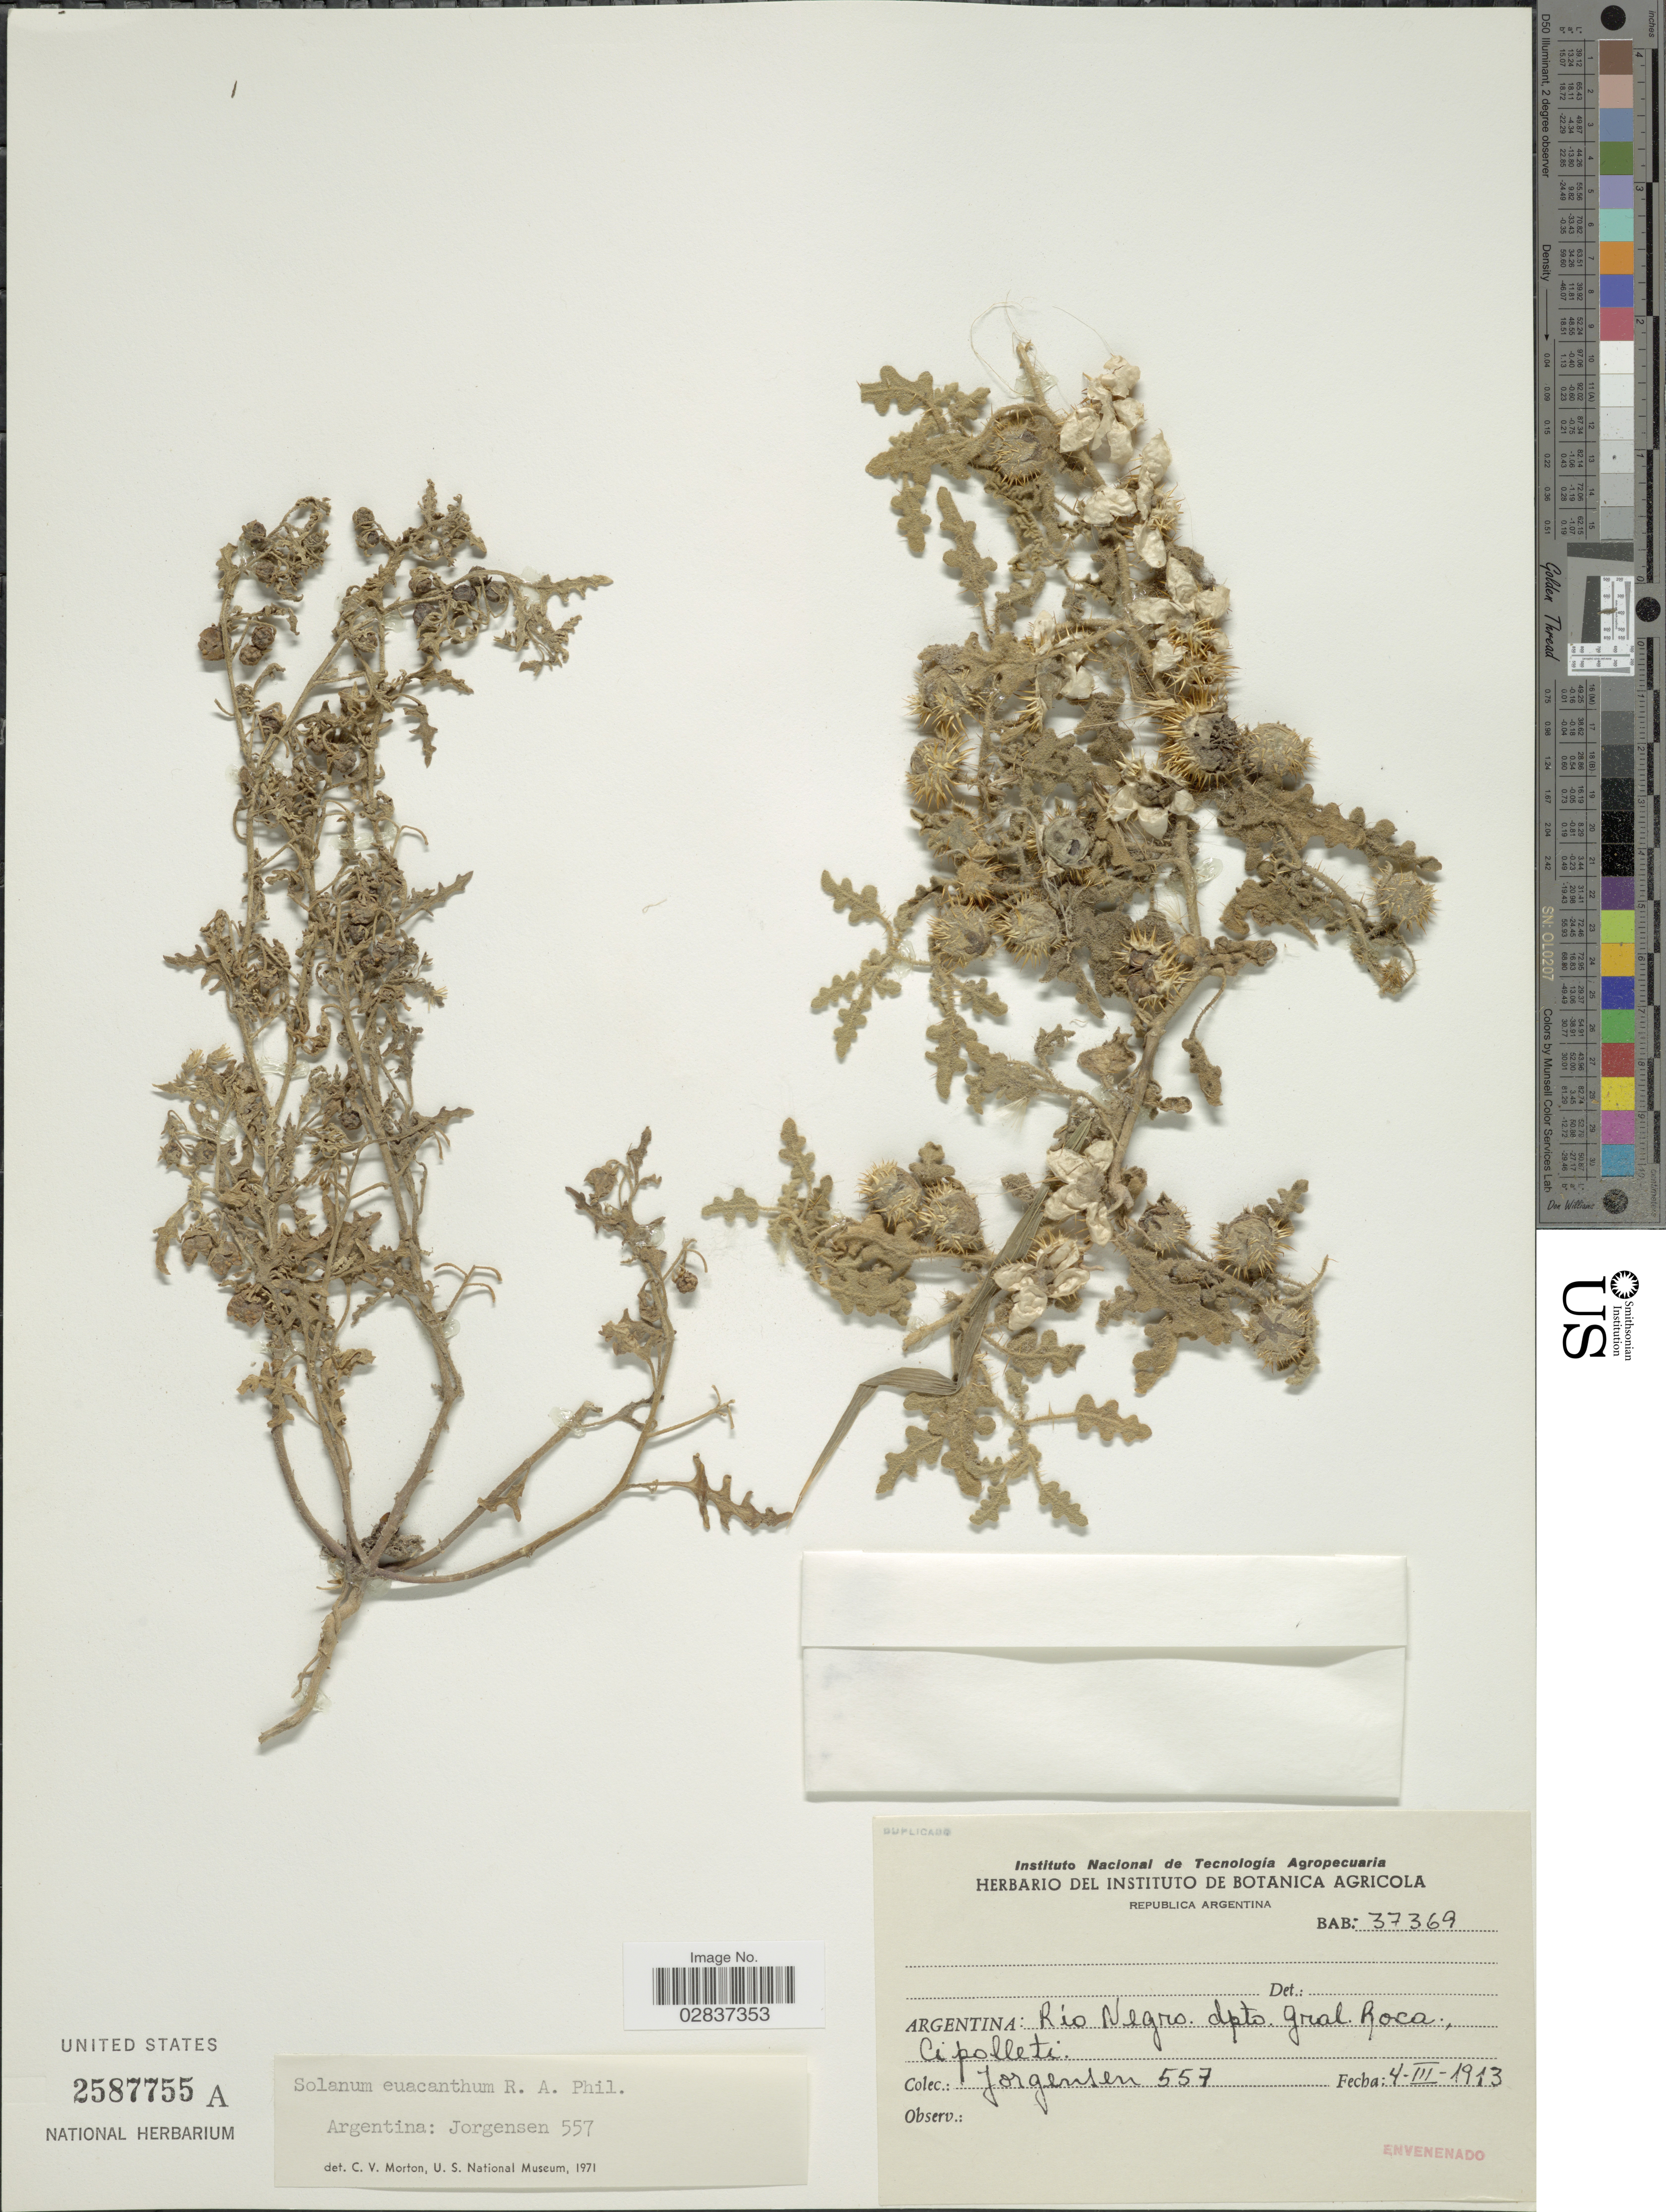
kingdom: Plantae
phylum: Tracheophyta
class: Magnoliopsida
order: Solanales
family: Solanaceae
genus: Solanum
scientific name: Solanum euacanthum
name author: Phil.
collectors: Jorgensen, --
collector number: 557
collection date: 1913-03-04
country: Argentina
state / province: Rio Negro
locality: Rio Negro dpto. gral. Roca, Cipolleti.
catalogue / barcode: US 2587755A